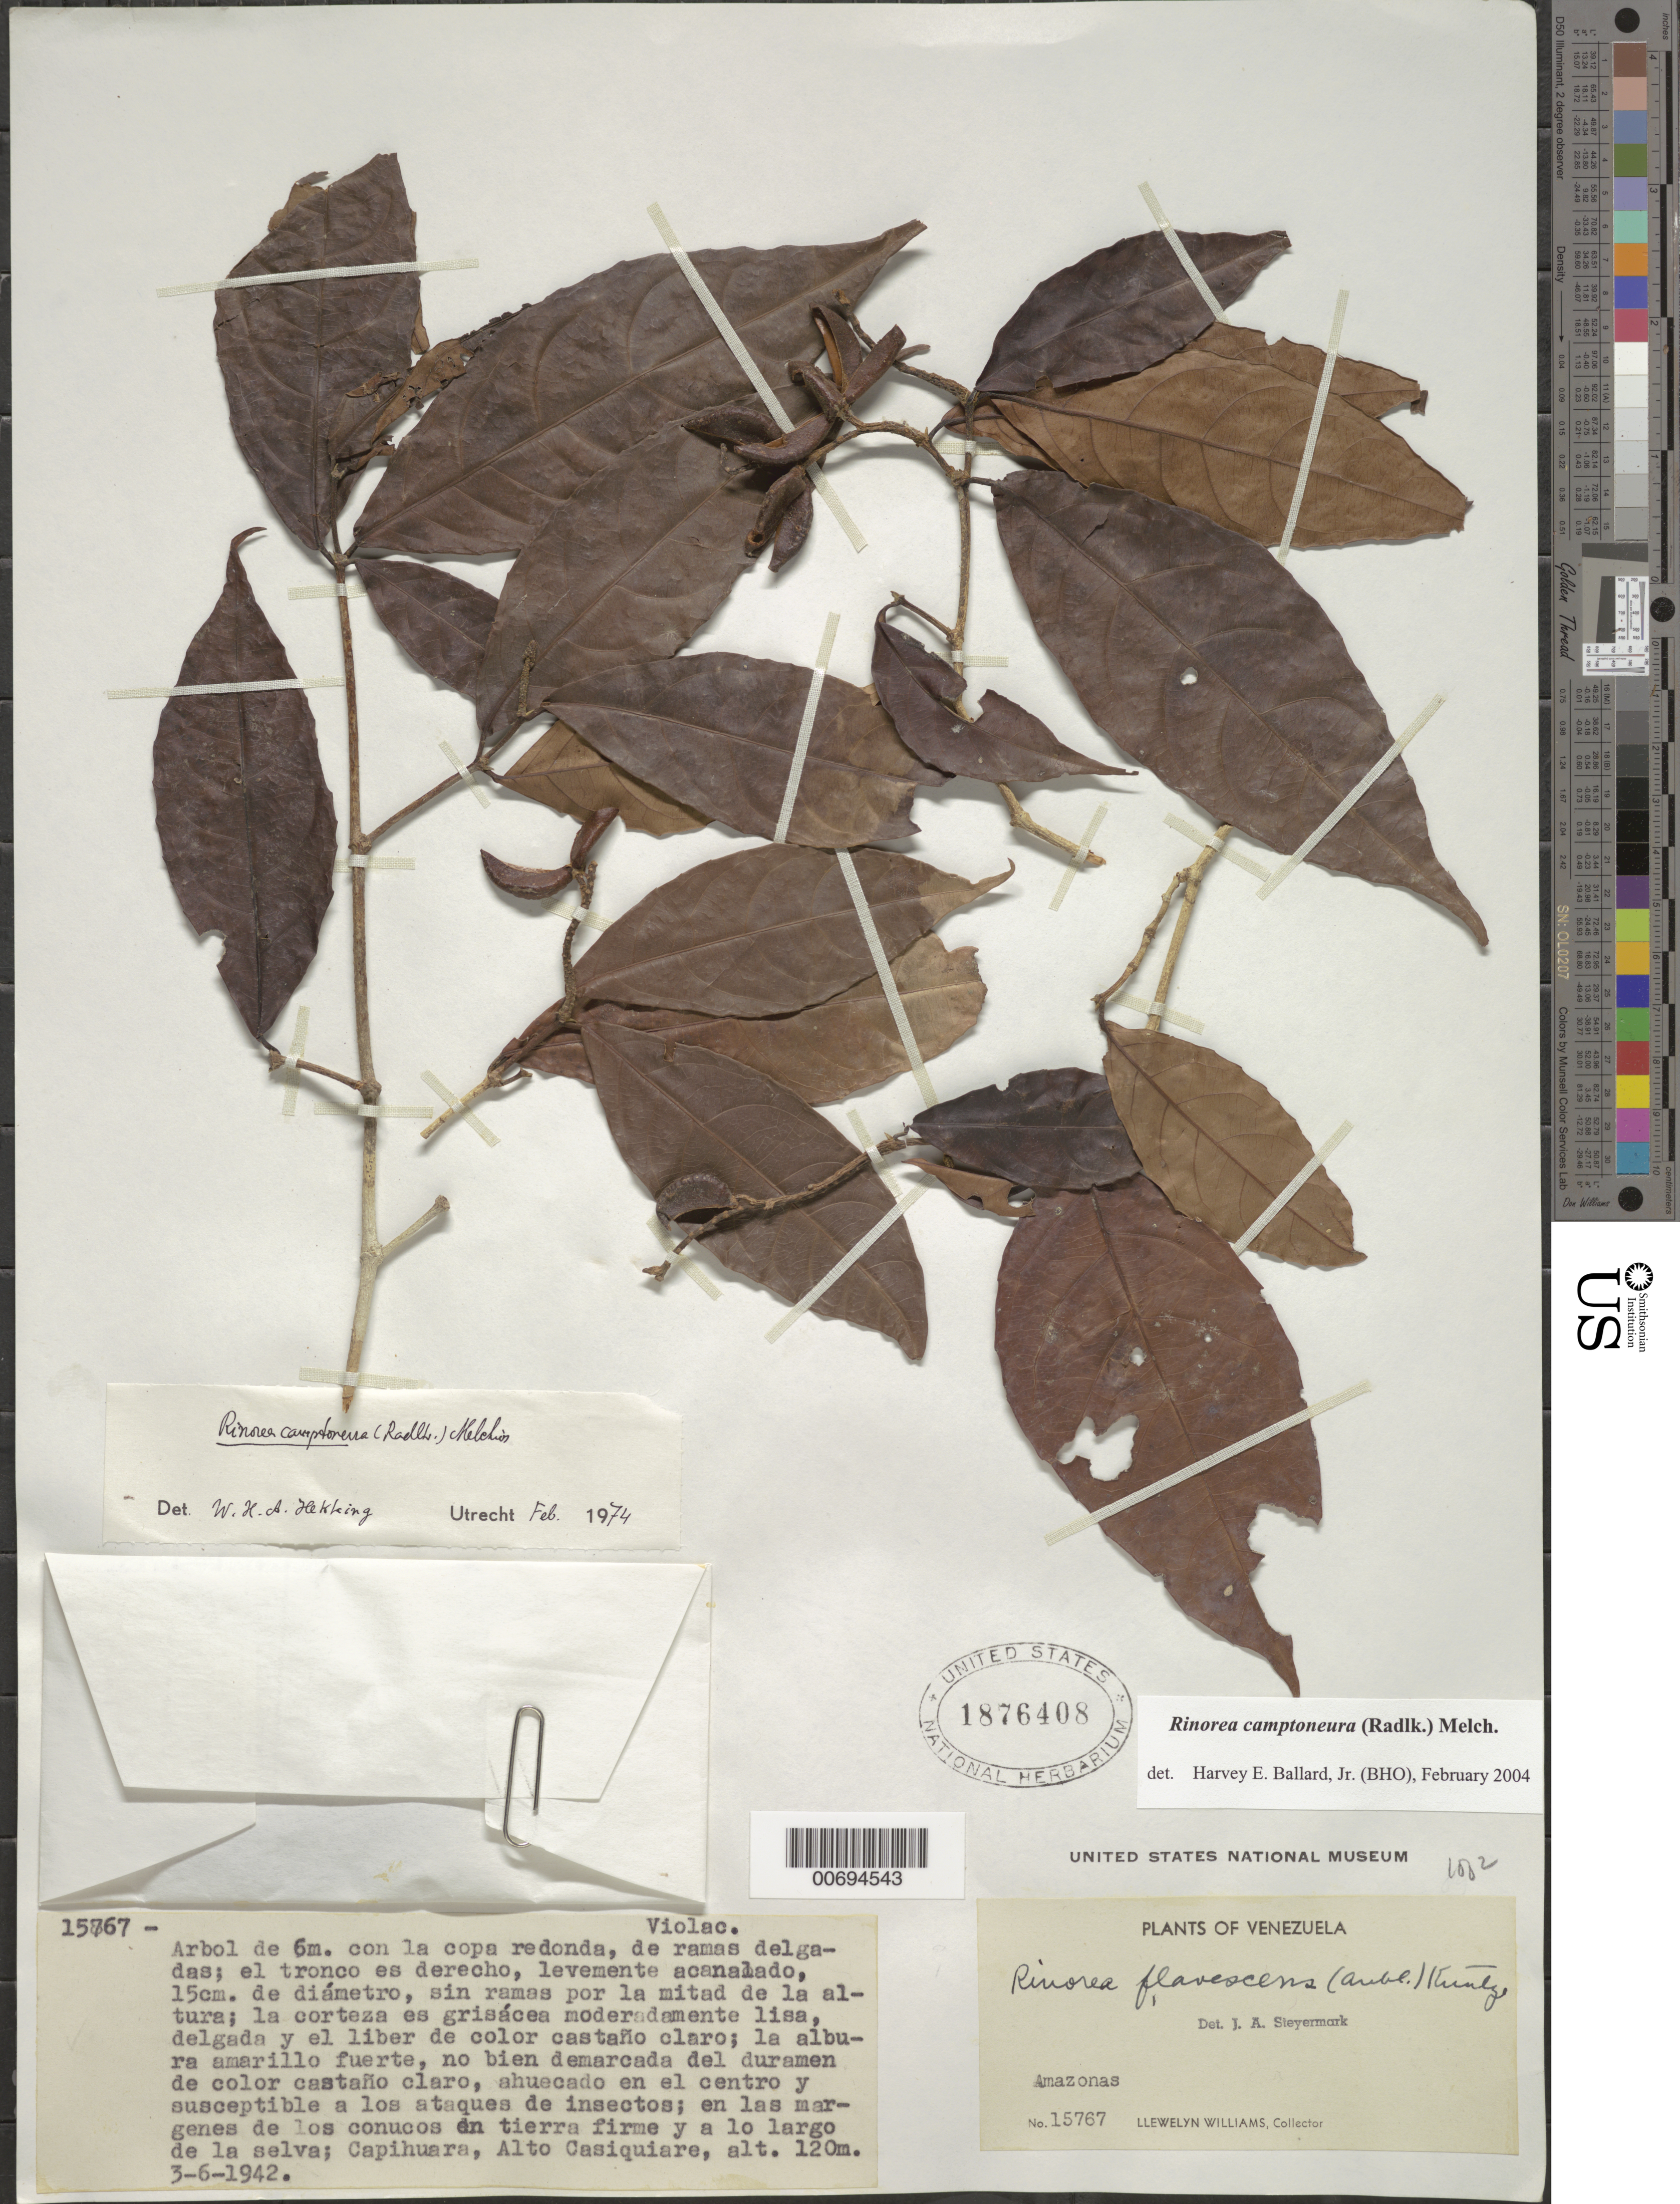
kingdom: Plantae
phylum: Tracheophyta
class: Magnoliopsida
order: Malpighiales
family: Violaceae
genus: Rinorea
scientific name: Rinorea camptoneura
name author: (Radlk.) Melch.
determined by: Ballard, Harvey E.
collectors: Ll. Williams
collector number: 15767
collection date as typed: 3-Jun-42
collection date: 1942-06-03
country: Venezuela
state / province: Amazonas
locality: Capihuara, Alto Casiquiare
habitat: Margenes de los conucos en tierra firme y a lo largo de la selva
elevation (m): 120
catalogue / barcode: US 1876408